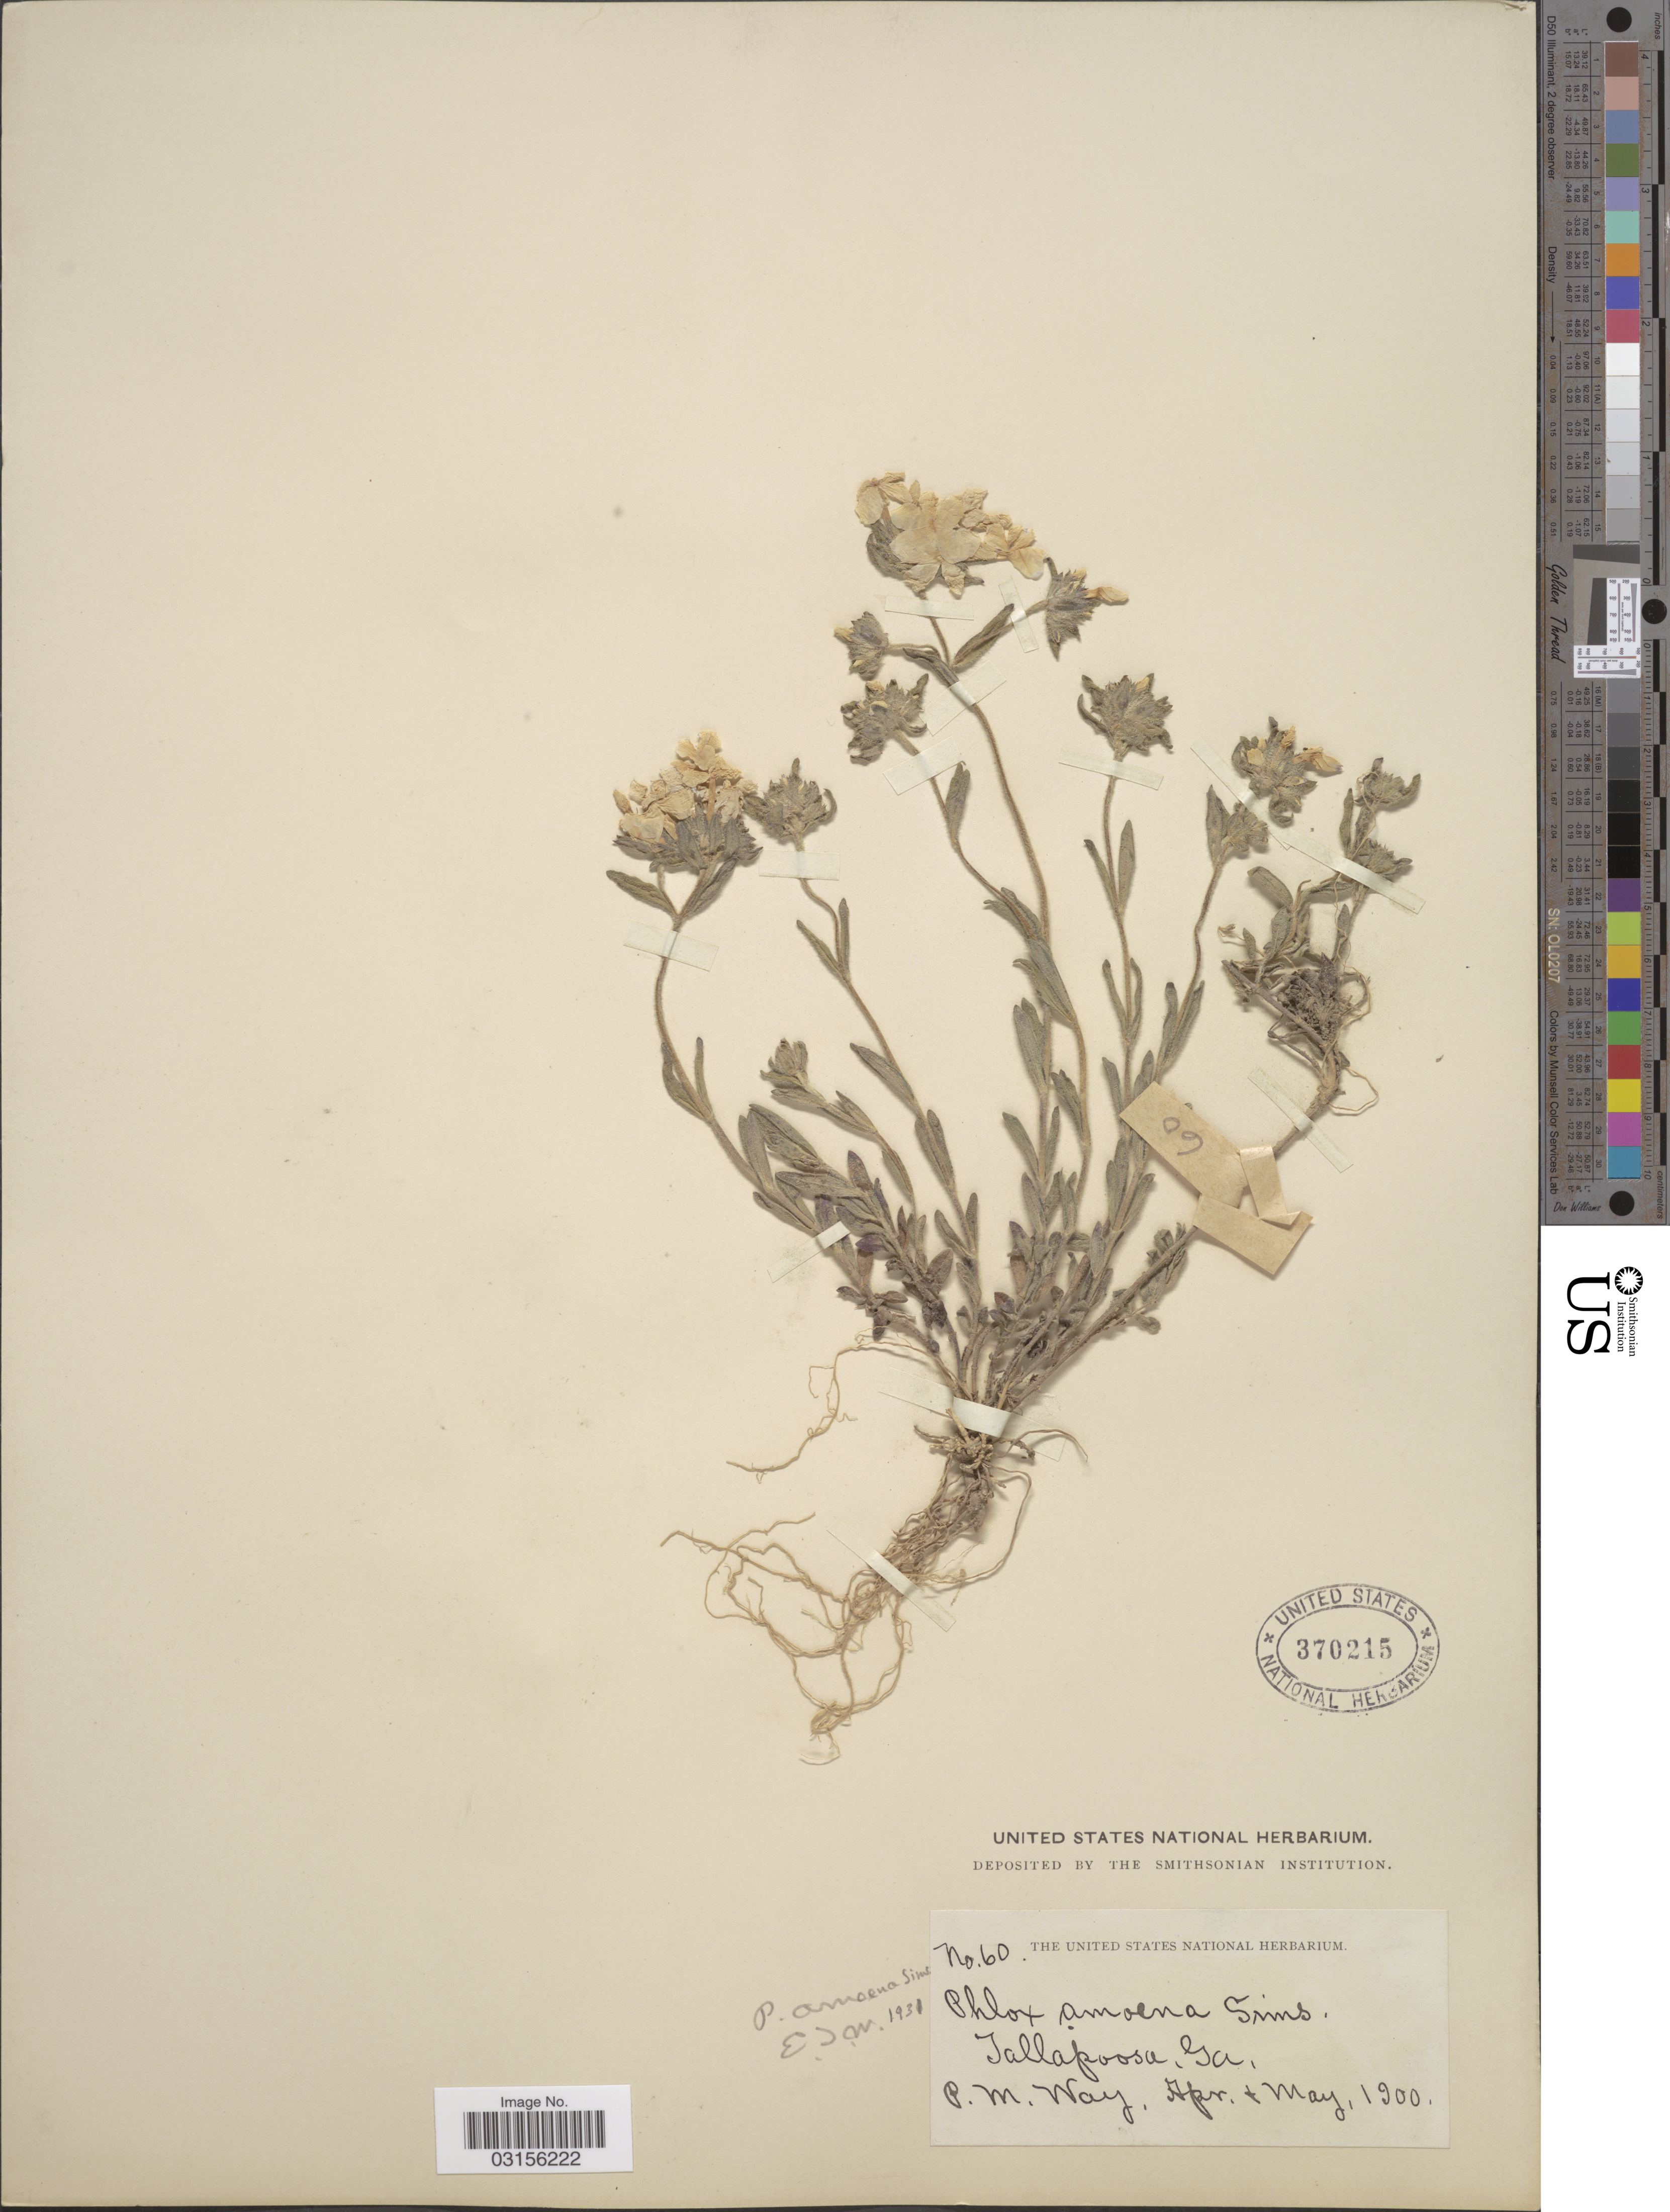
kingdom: Plantae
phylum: Tracheophyta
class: Magnoliopsida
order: Ericales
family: Polemoniaceae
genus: Phlox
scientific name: Phlox amoena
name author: Sims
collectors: P. Way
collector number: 60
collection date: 1900-04/1900-05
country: United States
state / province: Georgia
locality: Tallapoosa.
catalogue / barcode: US 370215